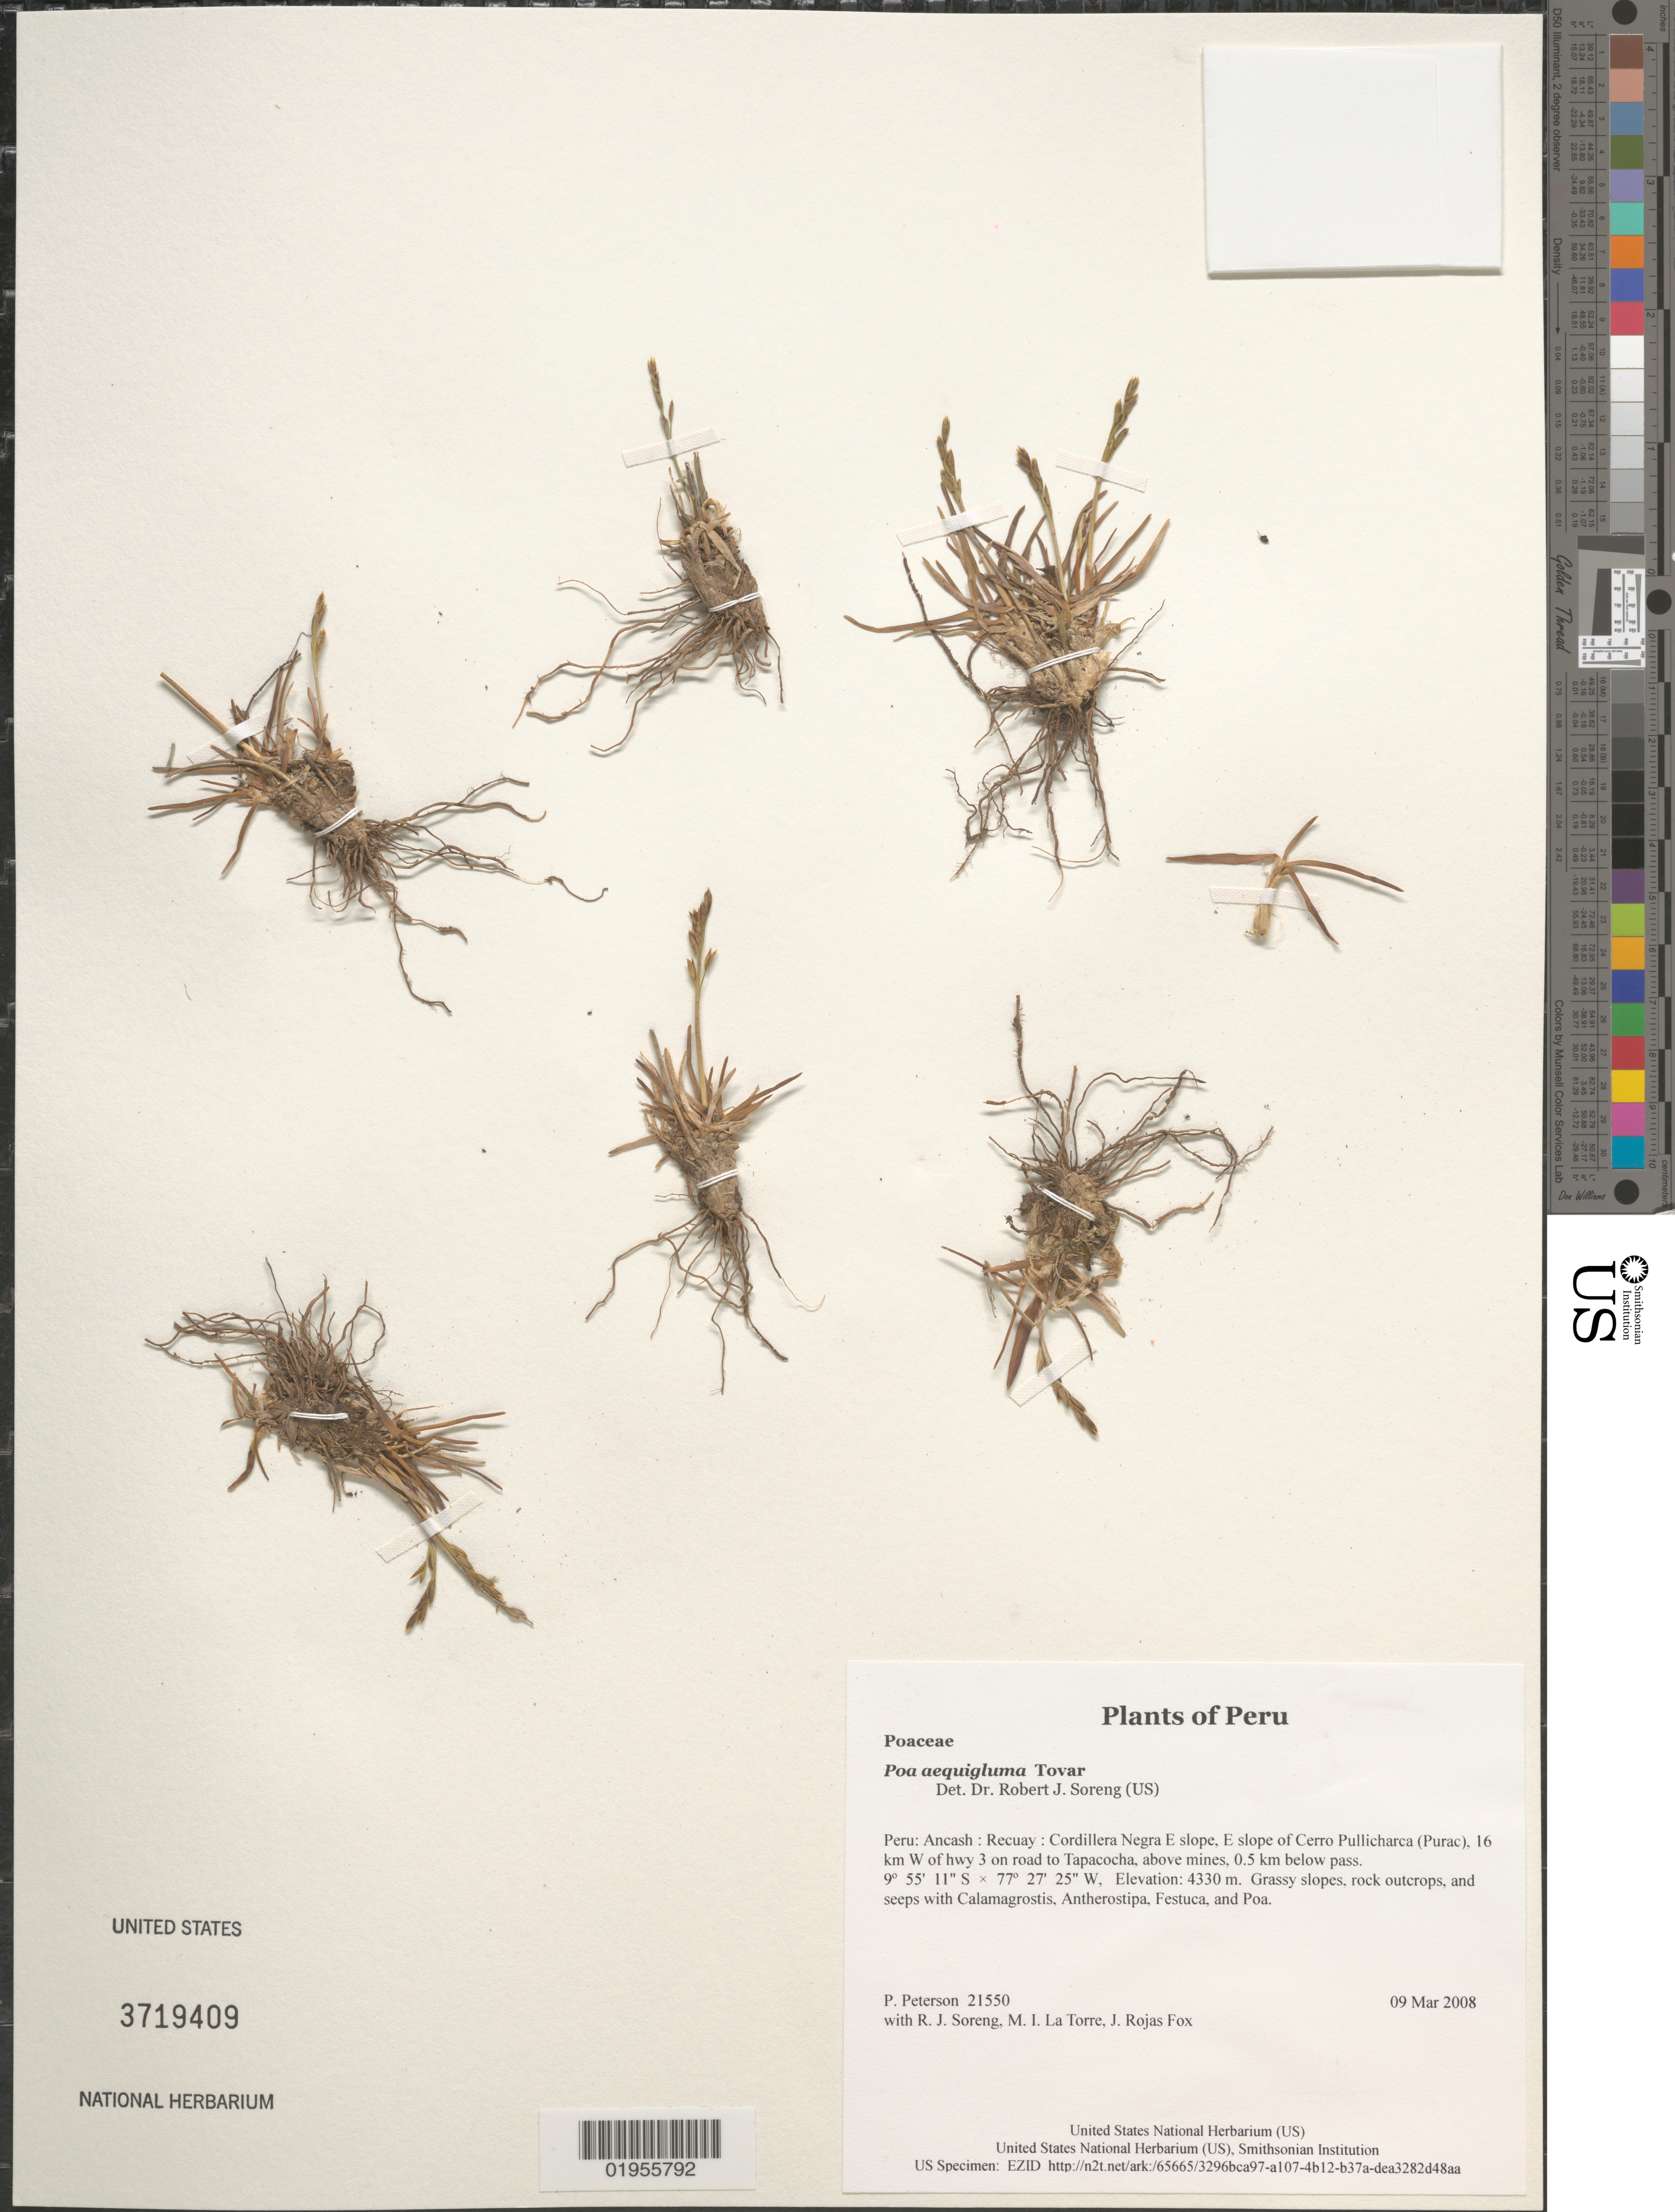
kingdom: Plantae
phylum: Tracheophyta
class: Liliopsida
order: Poales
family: Poaceae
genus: Poa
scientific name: Poa aequigluma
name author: Tovar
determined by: Soreng, Robert J., Research Associate (BOT), Smithsonian Institution - National Museum of Natural History (UNITED STATES)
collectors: P. M. Peterson, R. J. Soreng, M. I. La Torre & J. Rojas Fox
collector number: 21550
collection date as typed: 09 Mar 2008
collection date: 2008-03-09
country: Peru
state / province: Ancash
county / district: Recuay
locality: Cordillera Negra E slope, E slope of Cerro Pullicharca (Purac), 16 km W of hwy 3 on road to Tapacocha, above mines, 0.5 km below pass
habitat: Grassy slopes, rock outcrops, and seeps with Calamagrostis, Antherostipa, Festuca, and Poa.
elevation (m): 4330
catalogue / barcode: US 3719409